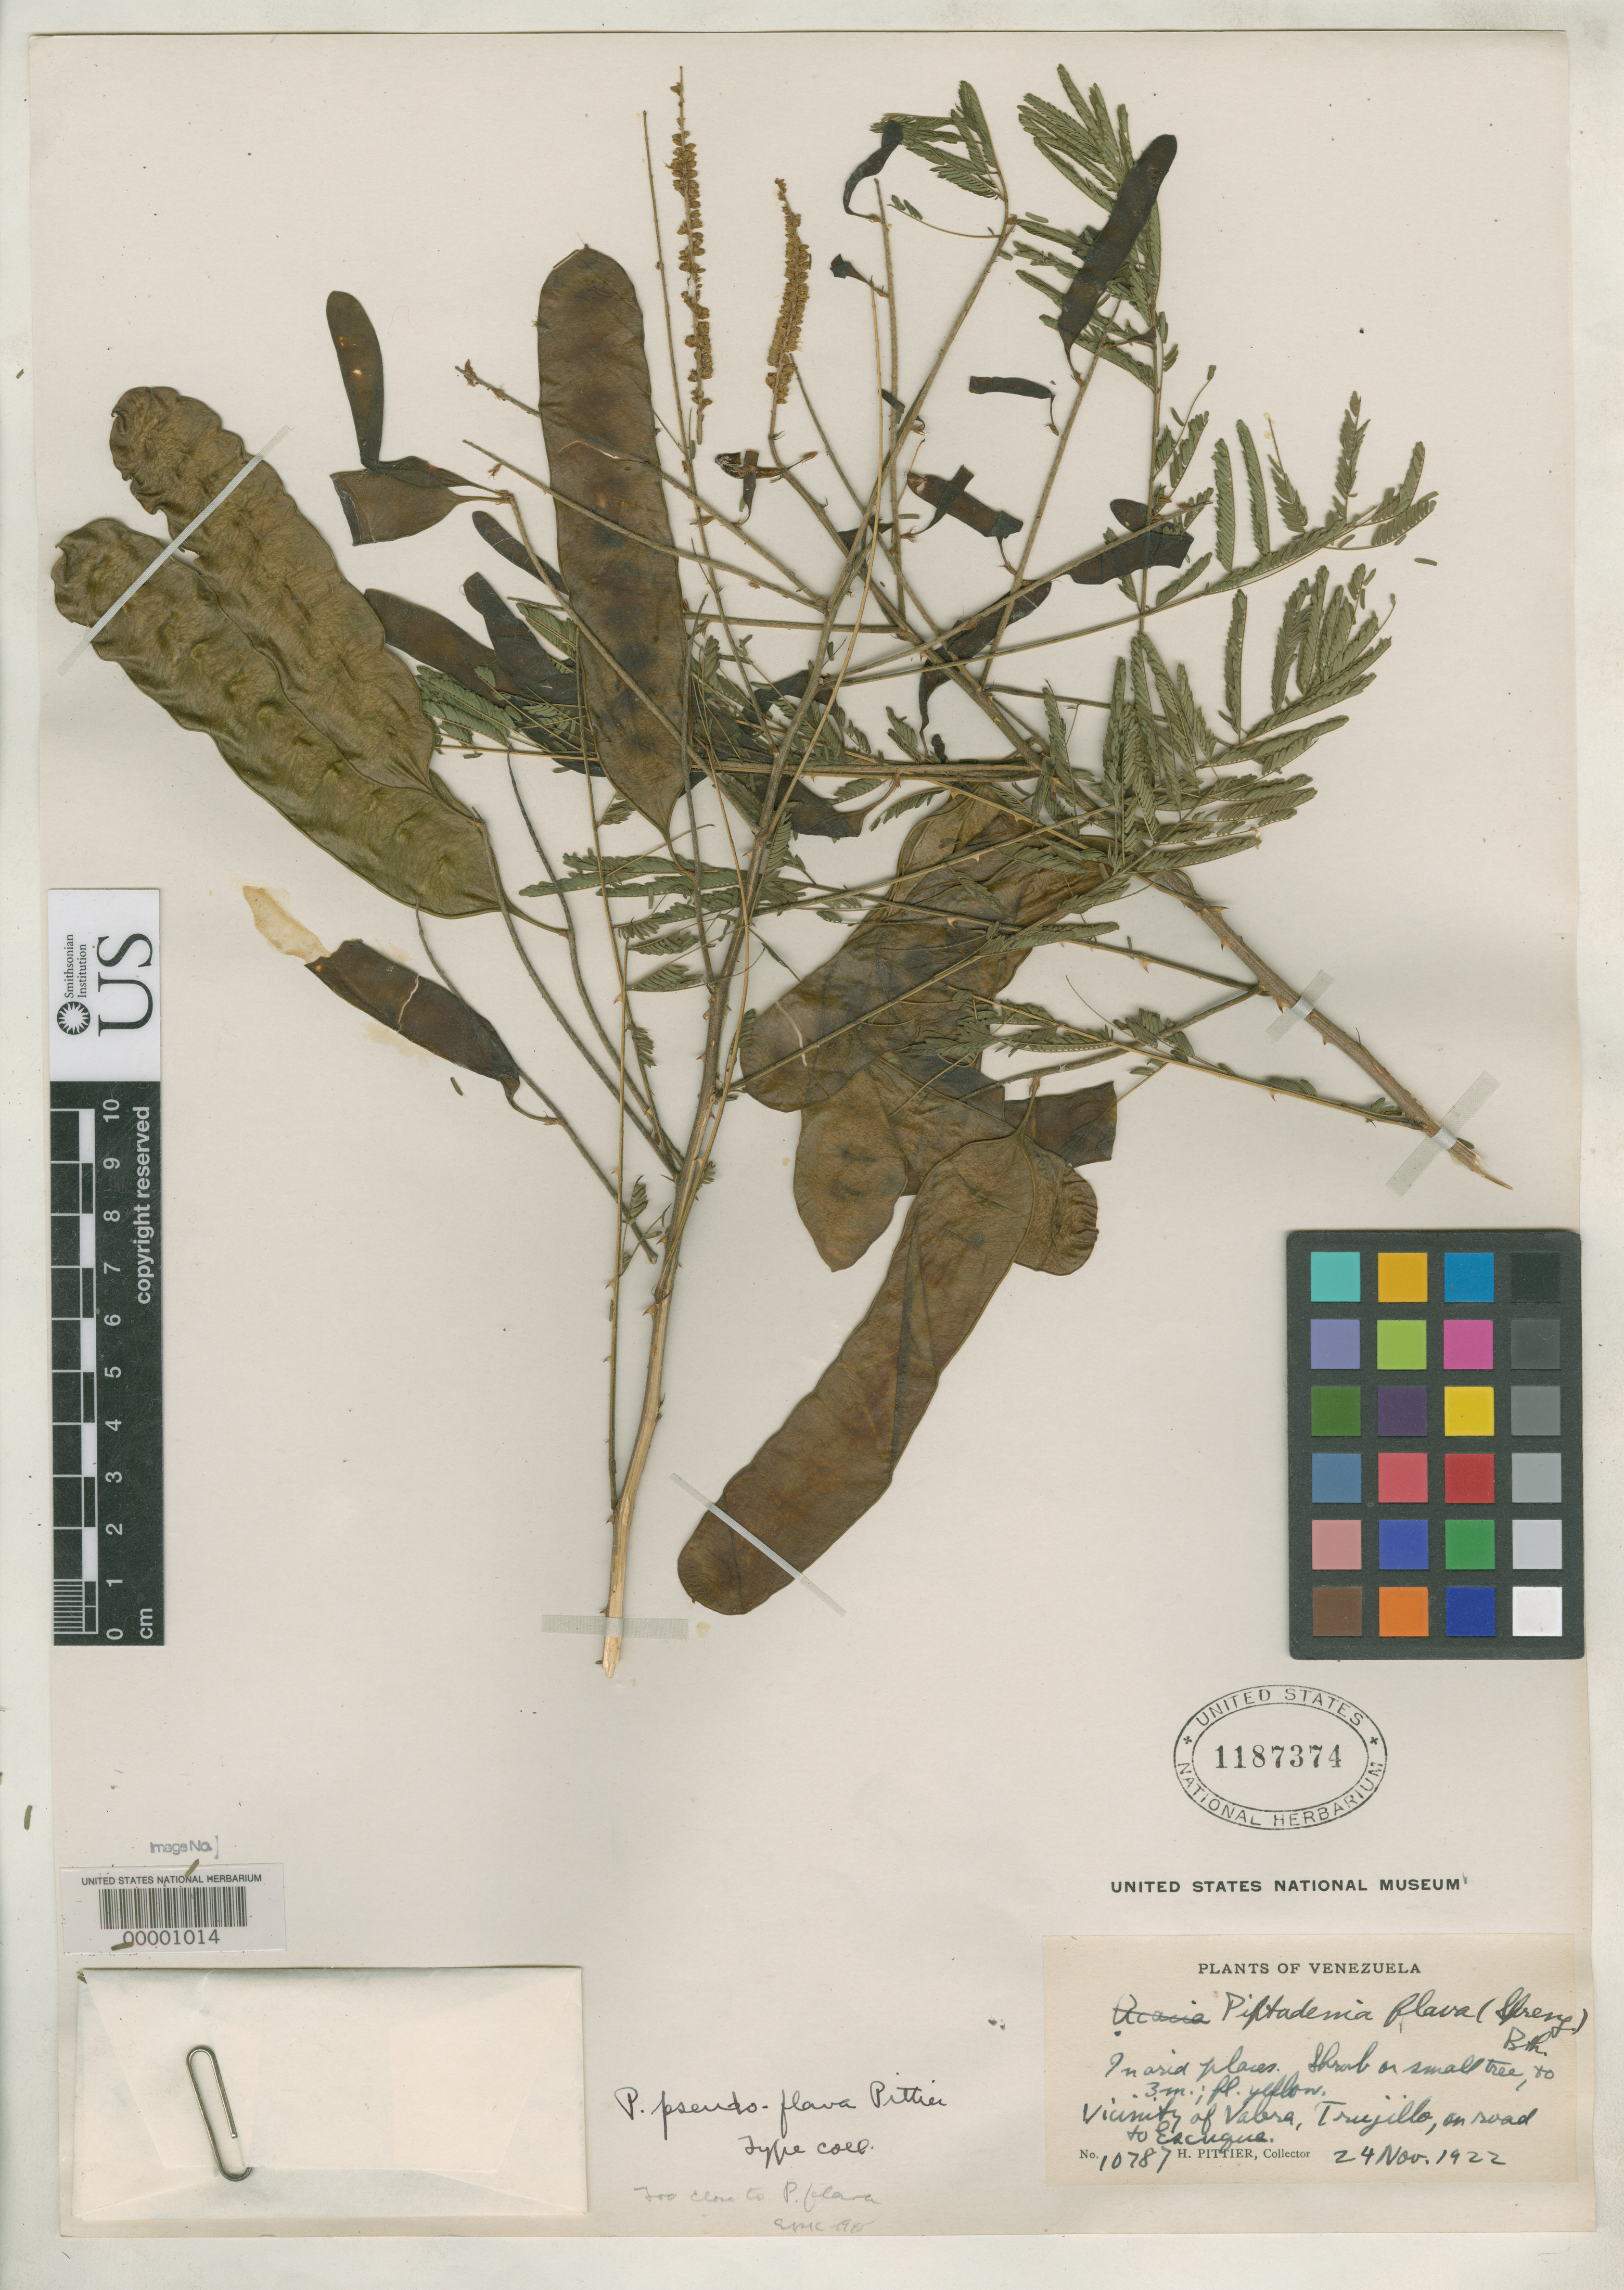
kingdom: Plantae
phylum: Tracheophyta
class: Magnoliopsida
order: Fabales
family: Fabaceae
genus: Piptadenia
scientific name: Piptadenia pseudoflava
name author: Pittier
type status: Isotype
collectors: H. F. Pittier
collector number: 10787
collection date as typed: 24 Nov 1922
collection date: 1922-11-24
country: Venezuela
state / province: Trujillo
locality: Vicinity of Valera, road to Escuque.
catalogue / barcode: US 1187374